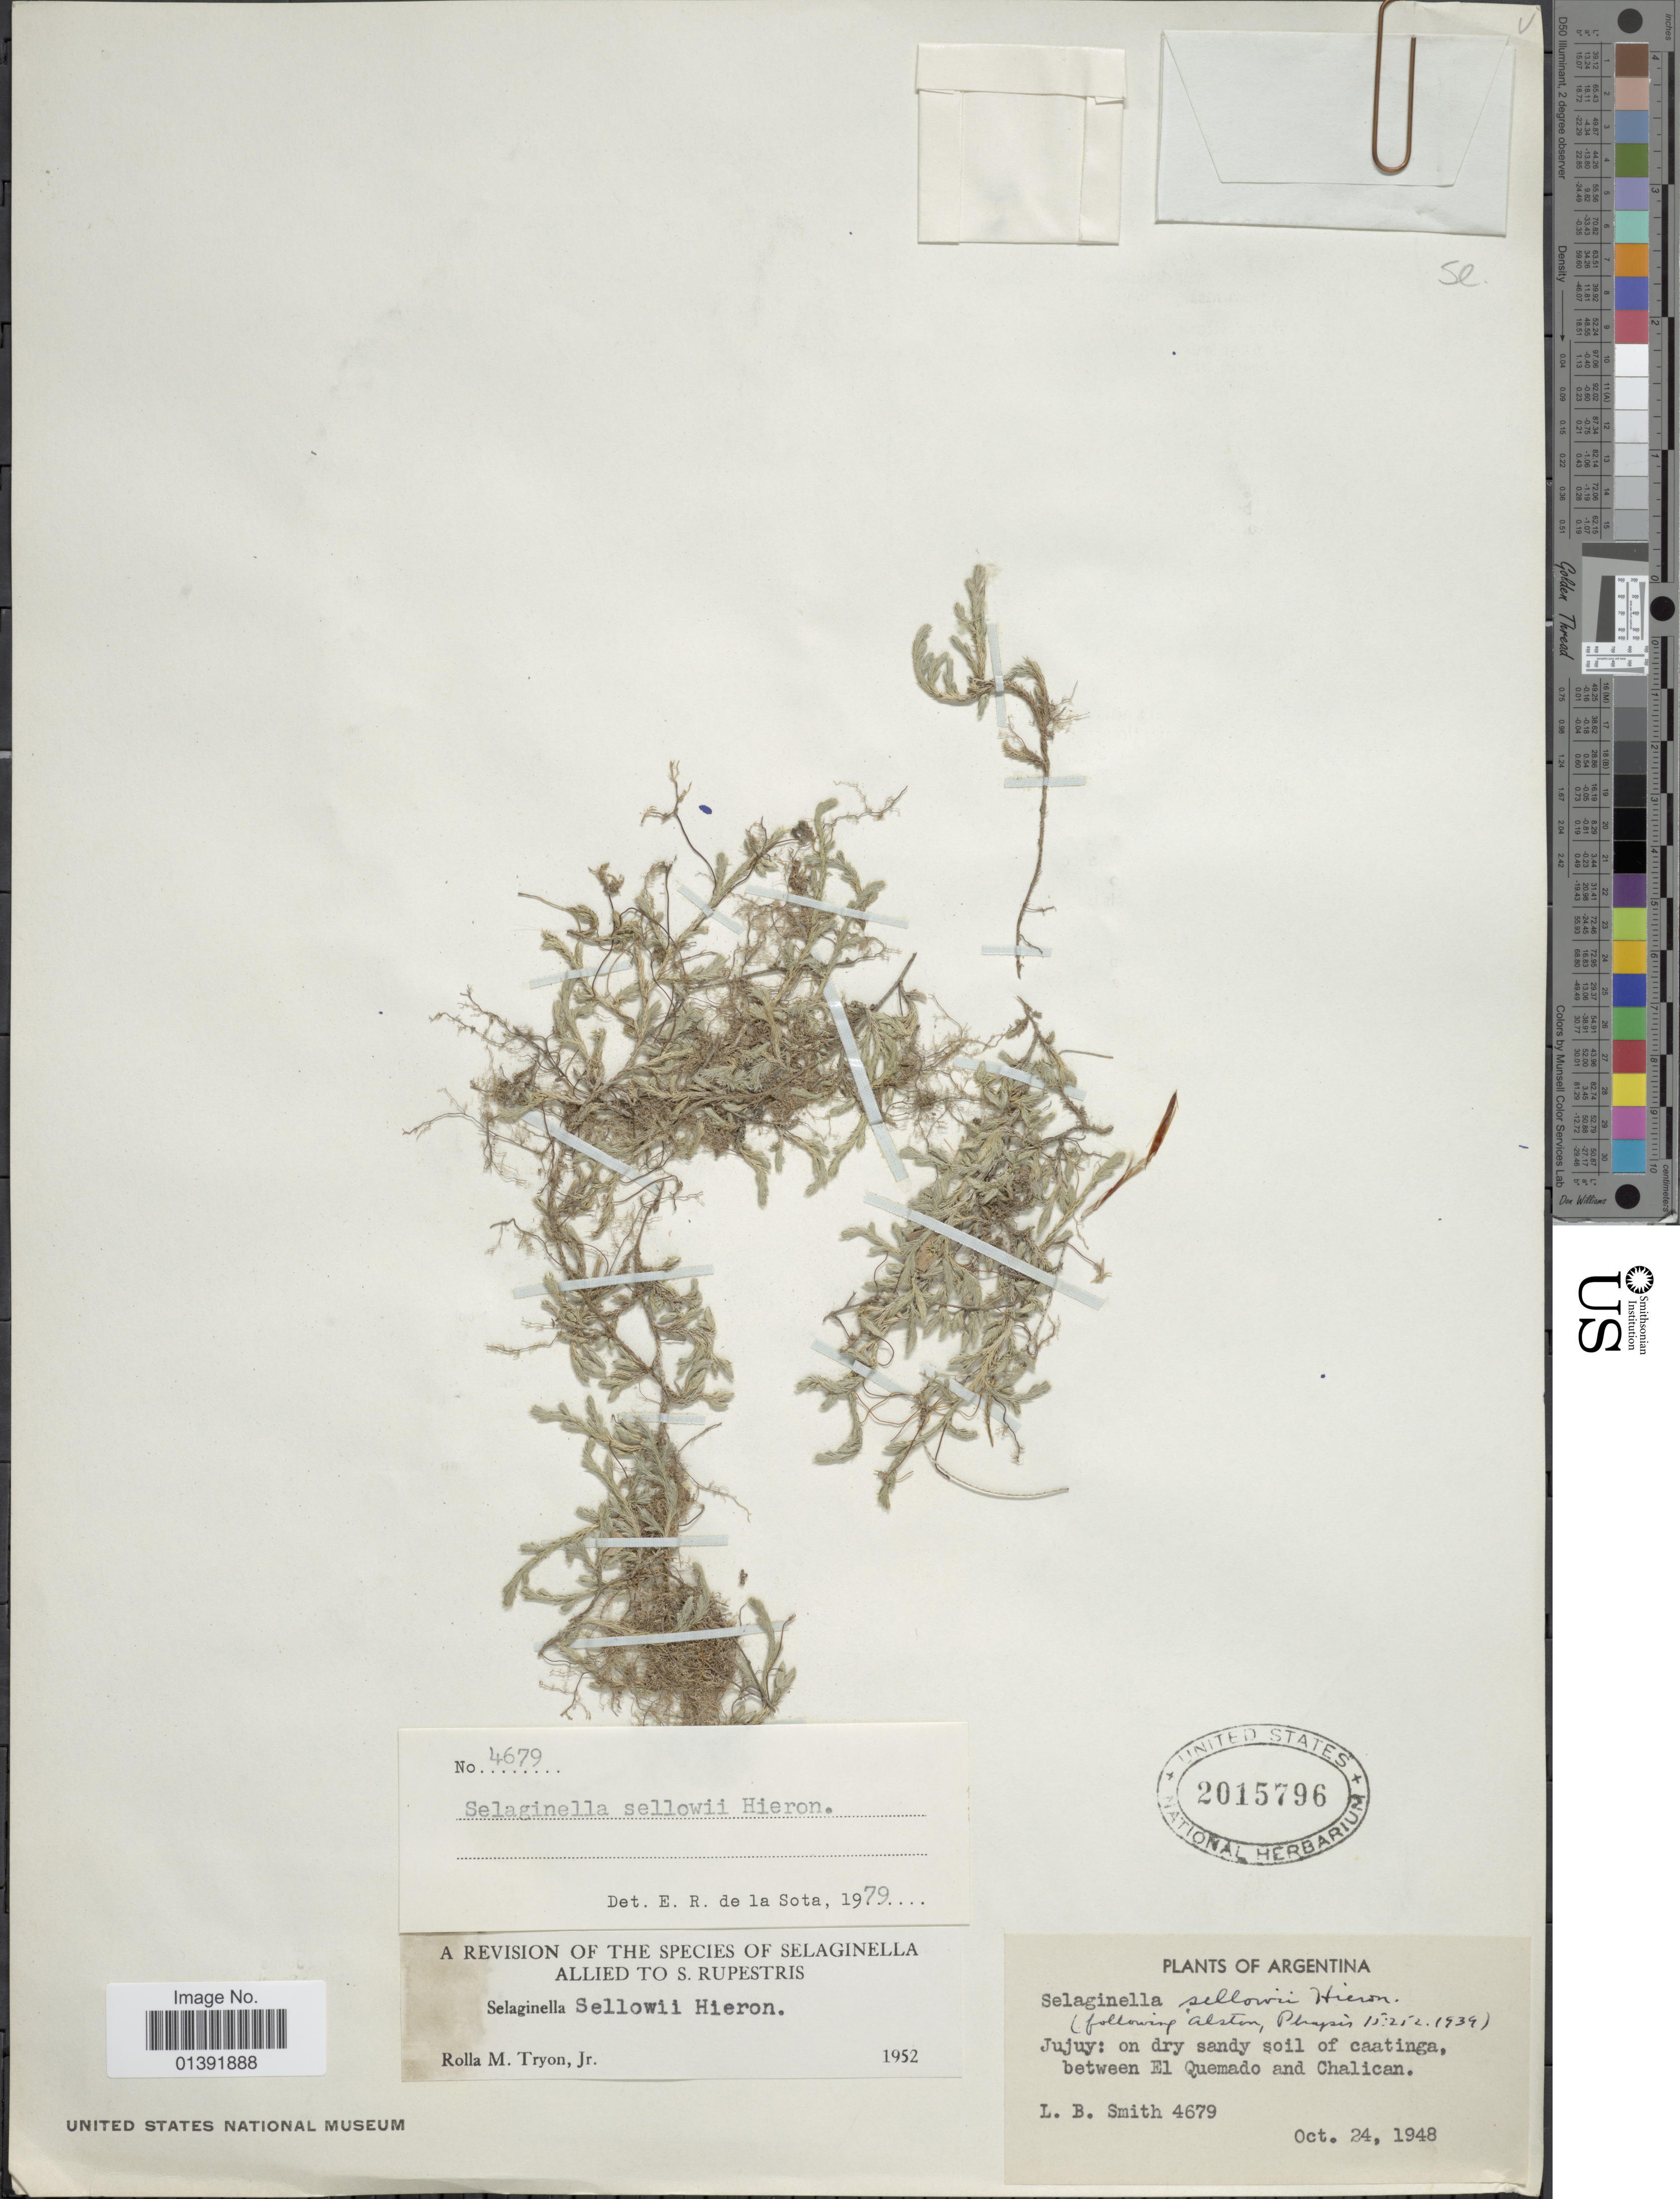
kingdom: Plantae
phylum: Tracheophyta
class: Lycopodiopsida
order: Selaginellales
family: Selaginellaceae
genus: Selaginella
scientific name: Selaginella sellowii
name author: Hieron.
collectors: L. Smith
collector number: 4679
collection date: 1948-10-24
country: Argentina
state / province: Jujuy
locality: On dry sand soil of caatinga, between El Quemado and Chalican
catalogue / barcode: US 2015796